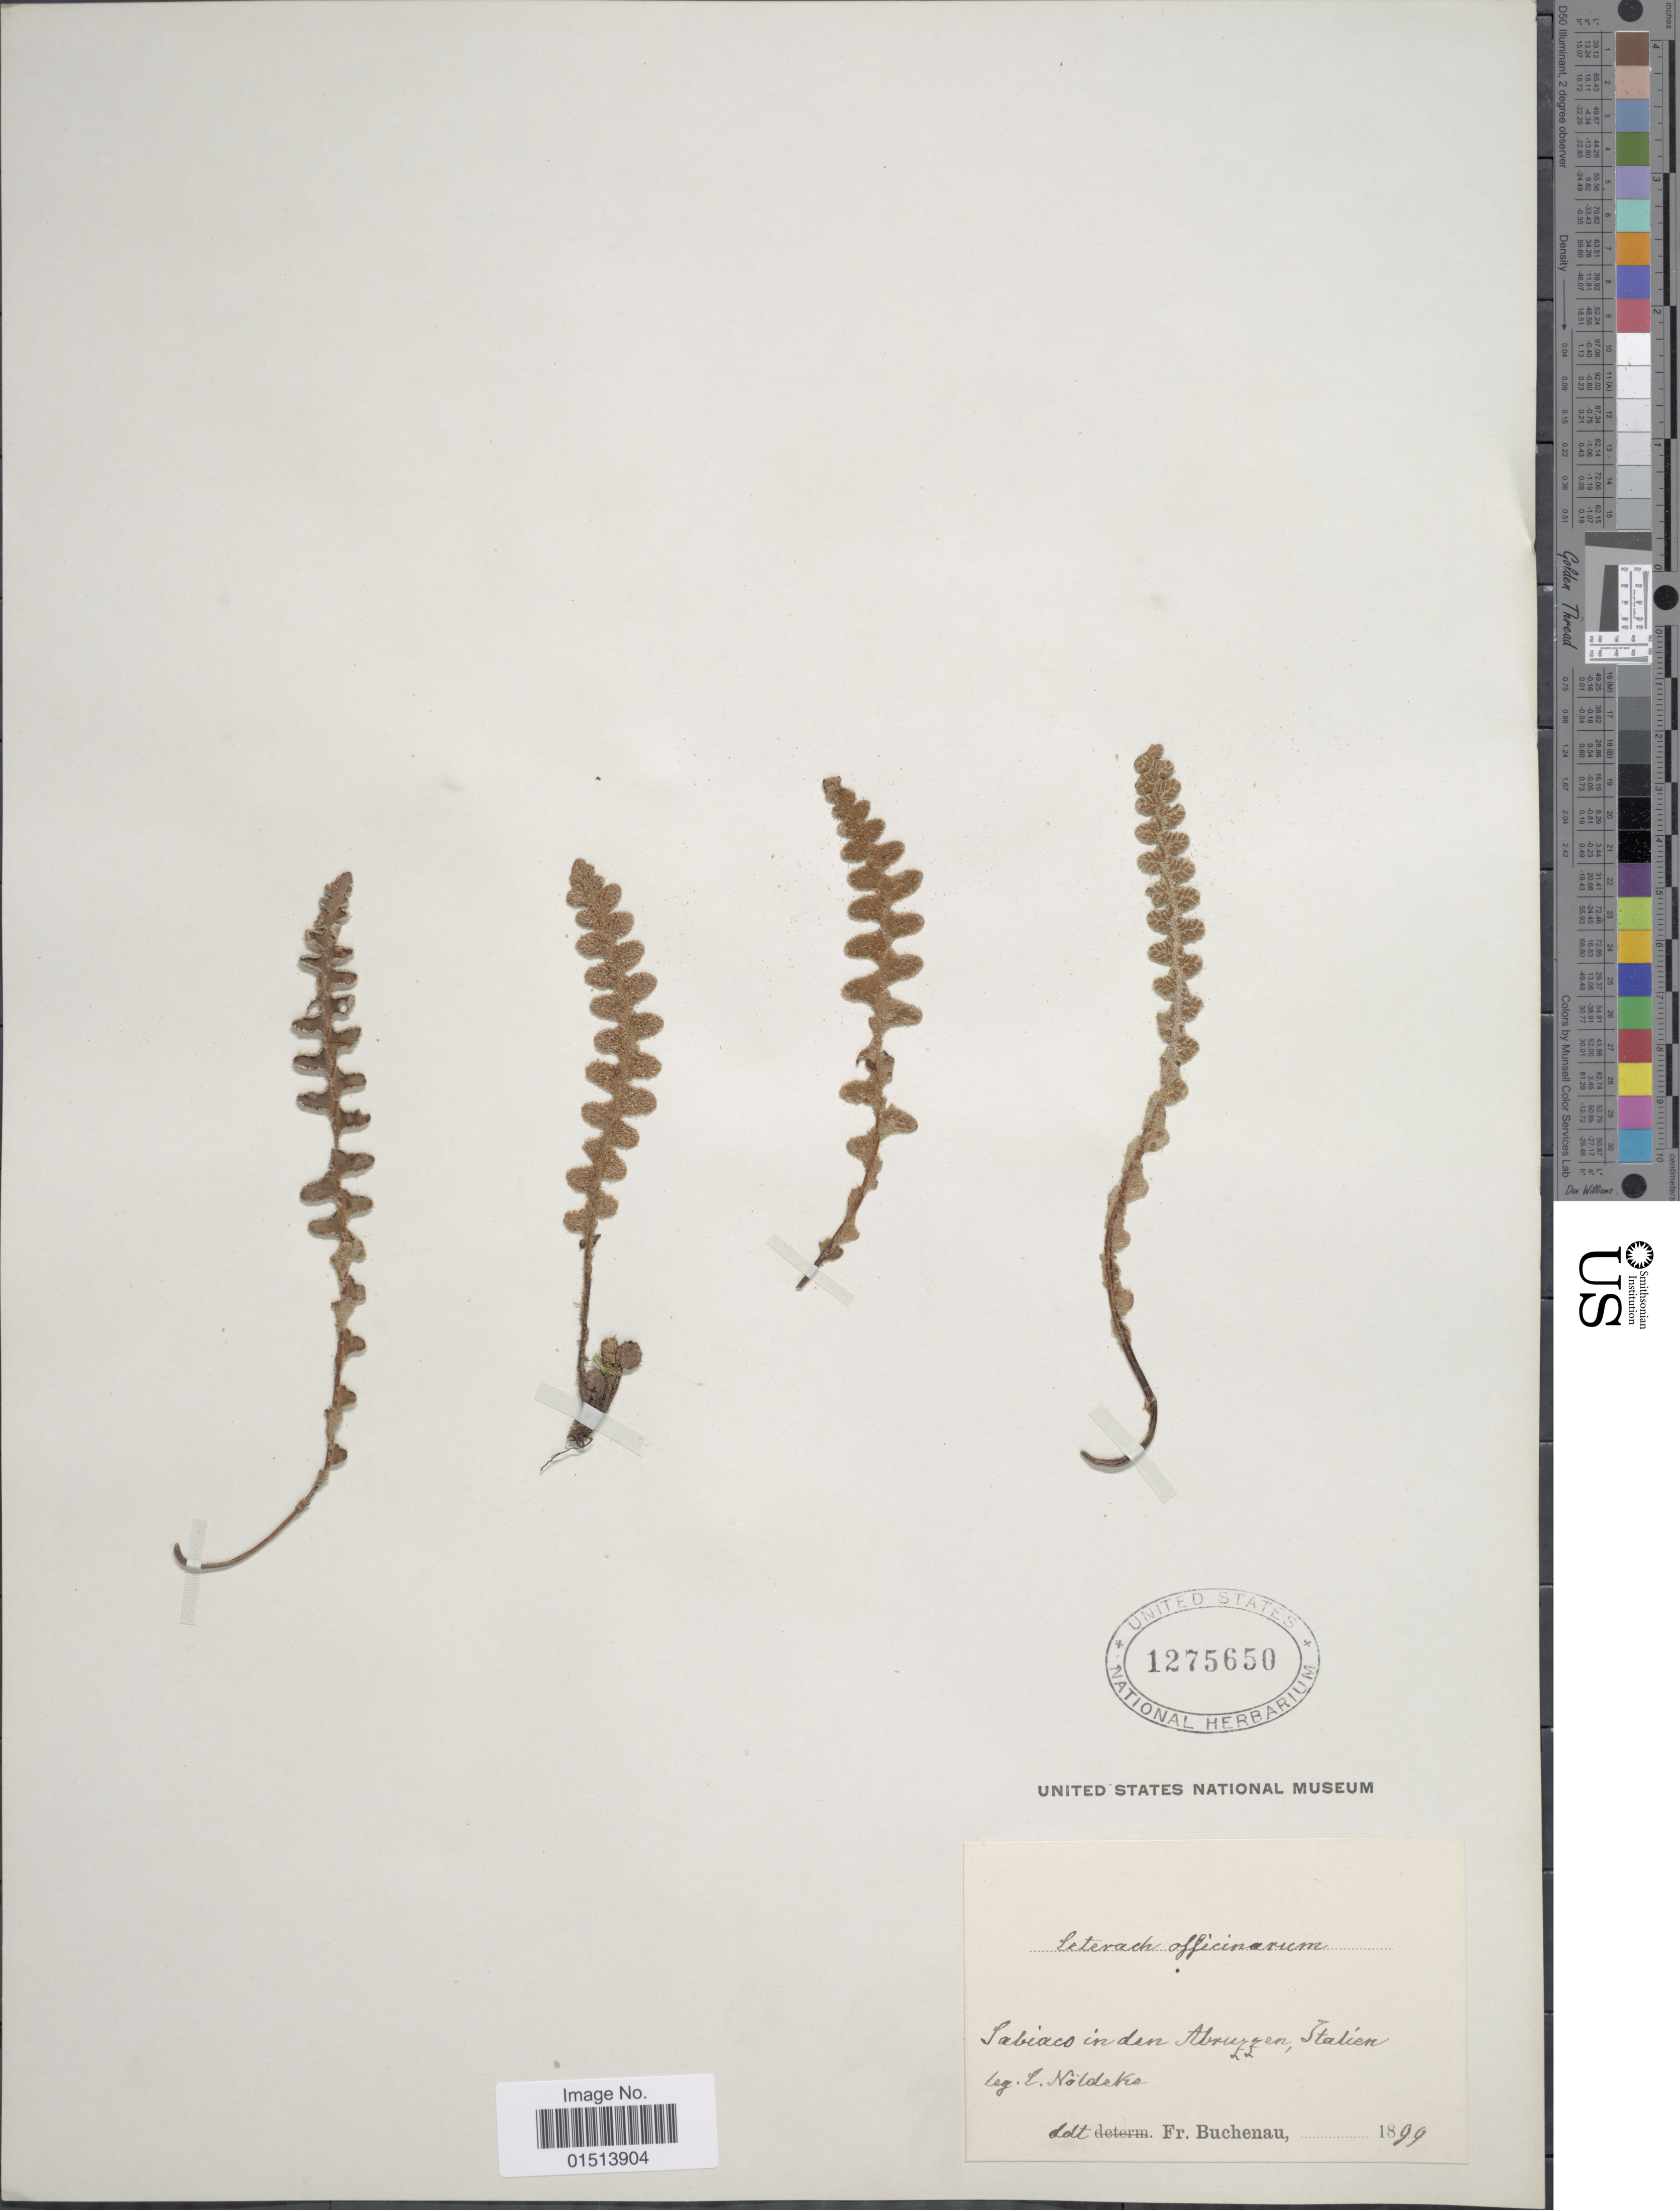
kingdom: Plantae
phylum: Tracheophyta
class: Polypodiopsida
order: Polypodiales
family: Aspleniaceae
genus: Asplenium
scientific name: Asplenium officinarum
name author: DC.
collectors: C. Noldeke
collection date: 1899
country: Italy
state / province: Abruzzo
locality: Abruzzen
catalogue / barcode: US 1275650